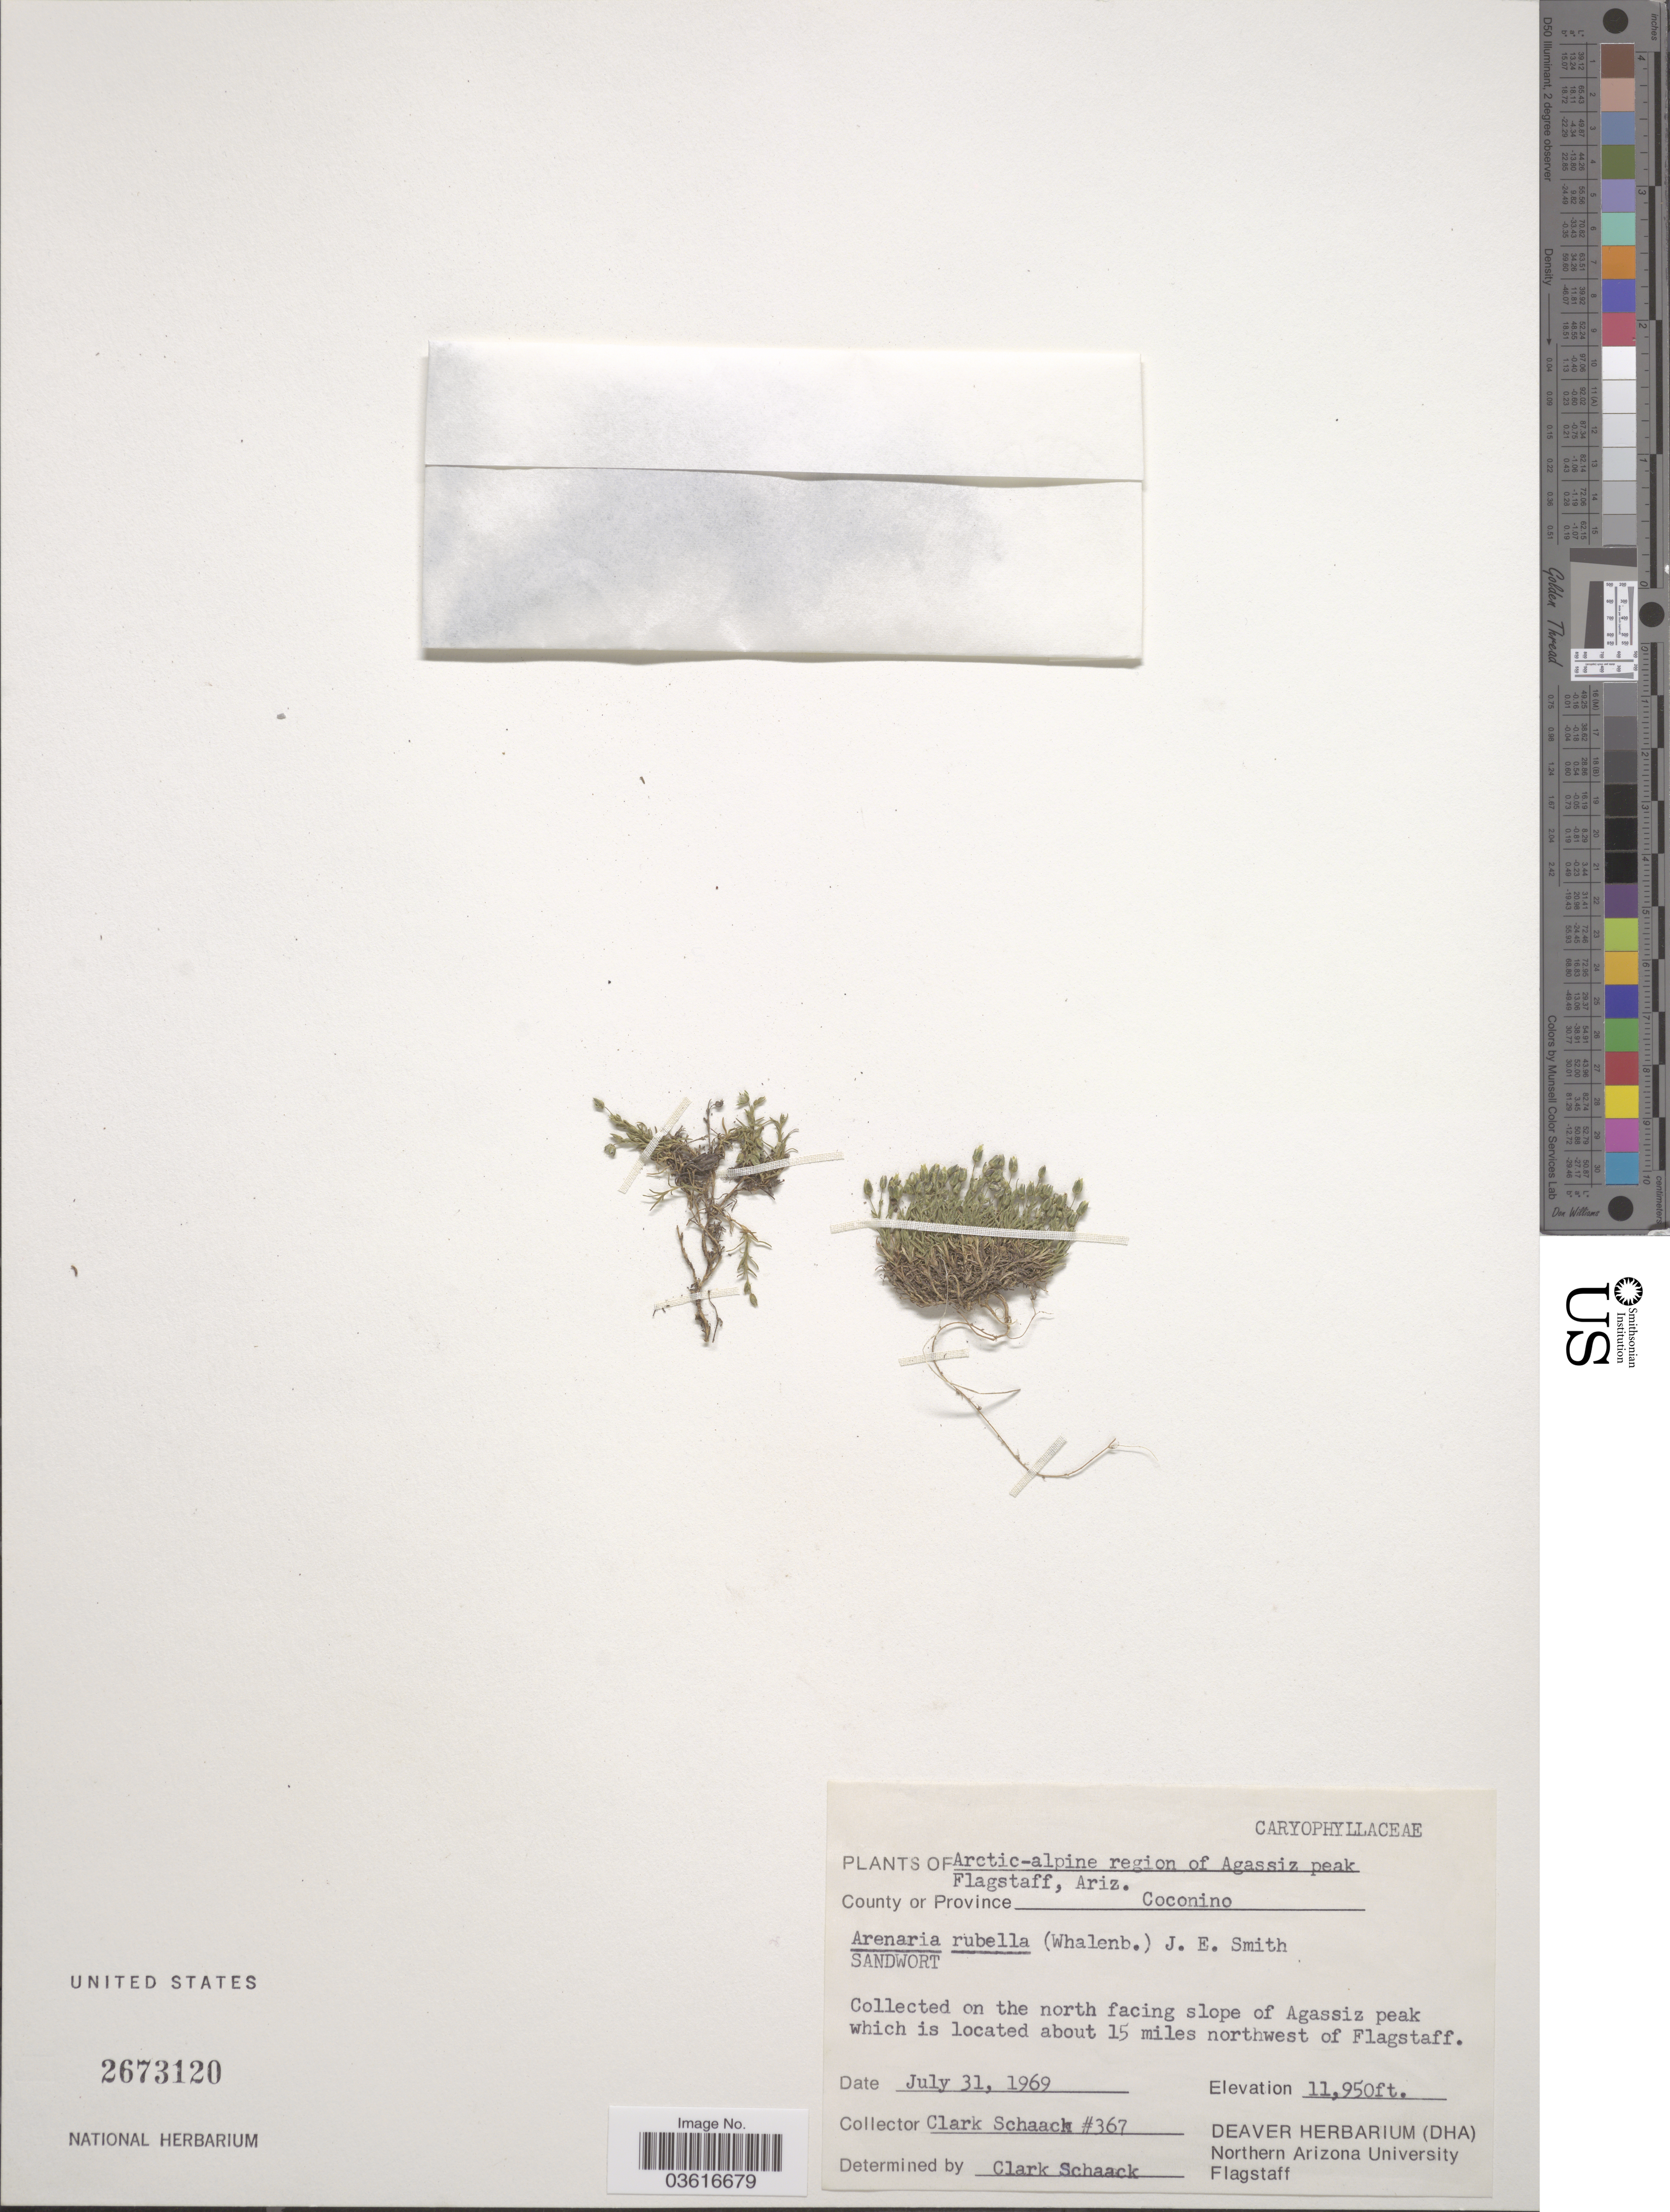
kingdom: Plantae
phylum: Tracheophyta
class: Magnoliopsida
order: Caryophyllales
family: Caryophyllaceae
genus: Minuartia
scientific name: Minuartia rubella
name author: (Wahlenb.) Hiern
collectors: C. G. Schaack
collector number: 367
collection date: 1969-07-31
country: United States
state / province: Arizona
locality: Arctic-alpine region of Agassiz peak Flagstaff. On the north facing slope of Agassiz peak which is located about 15 miles northwest of Flagstaff.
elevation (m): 3642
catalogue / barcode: US 2673120